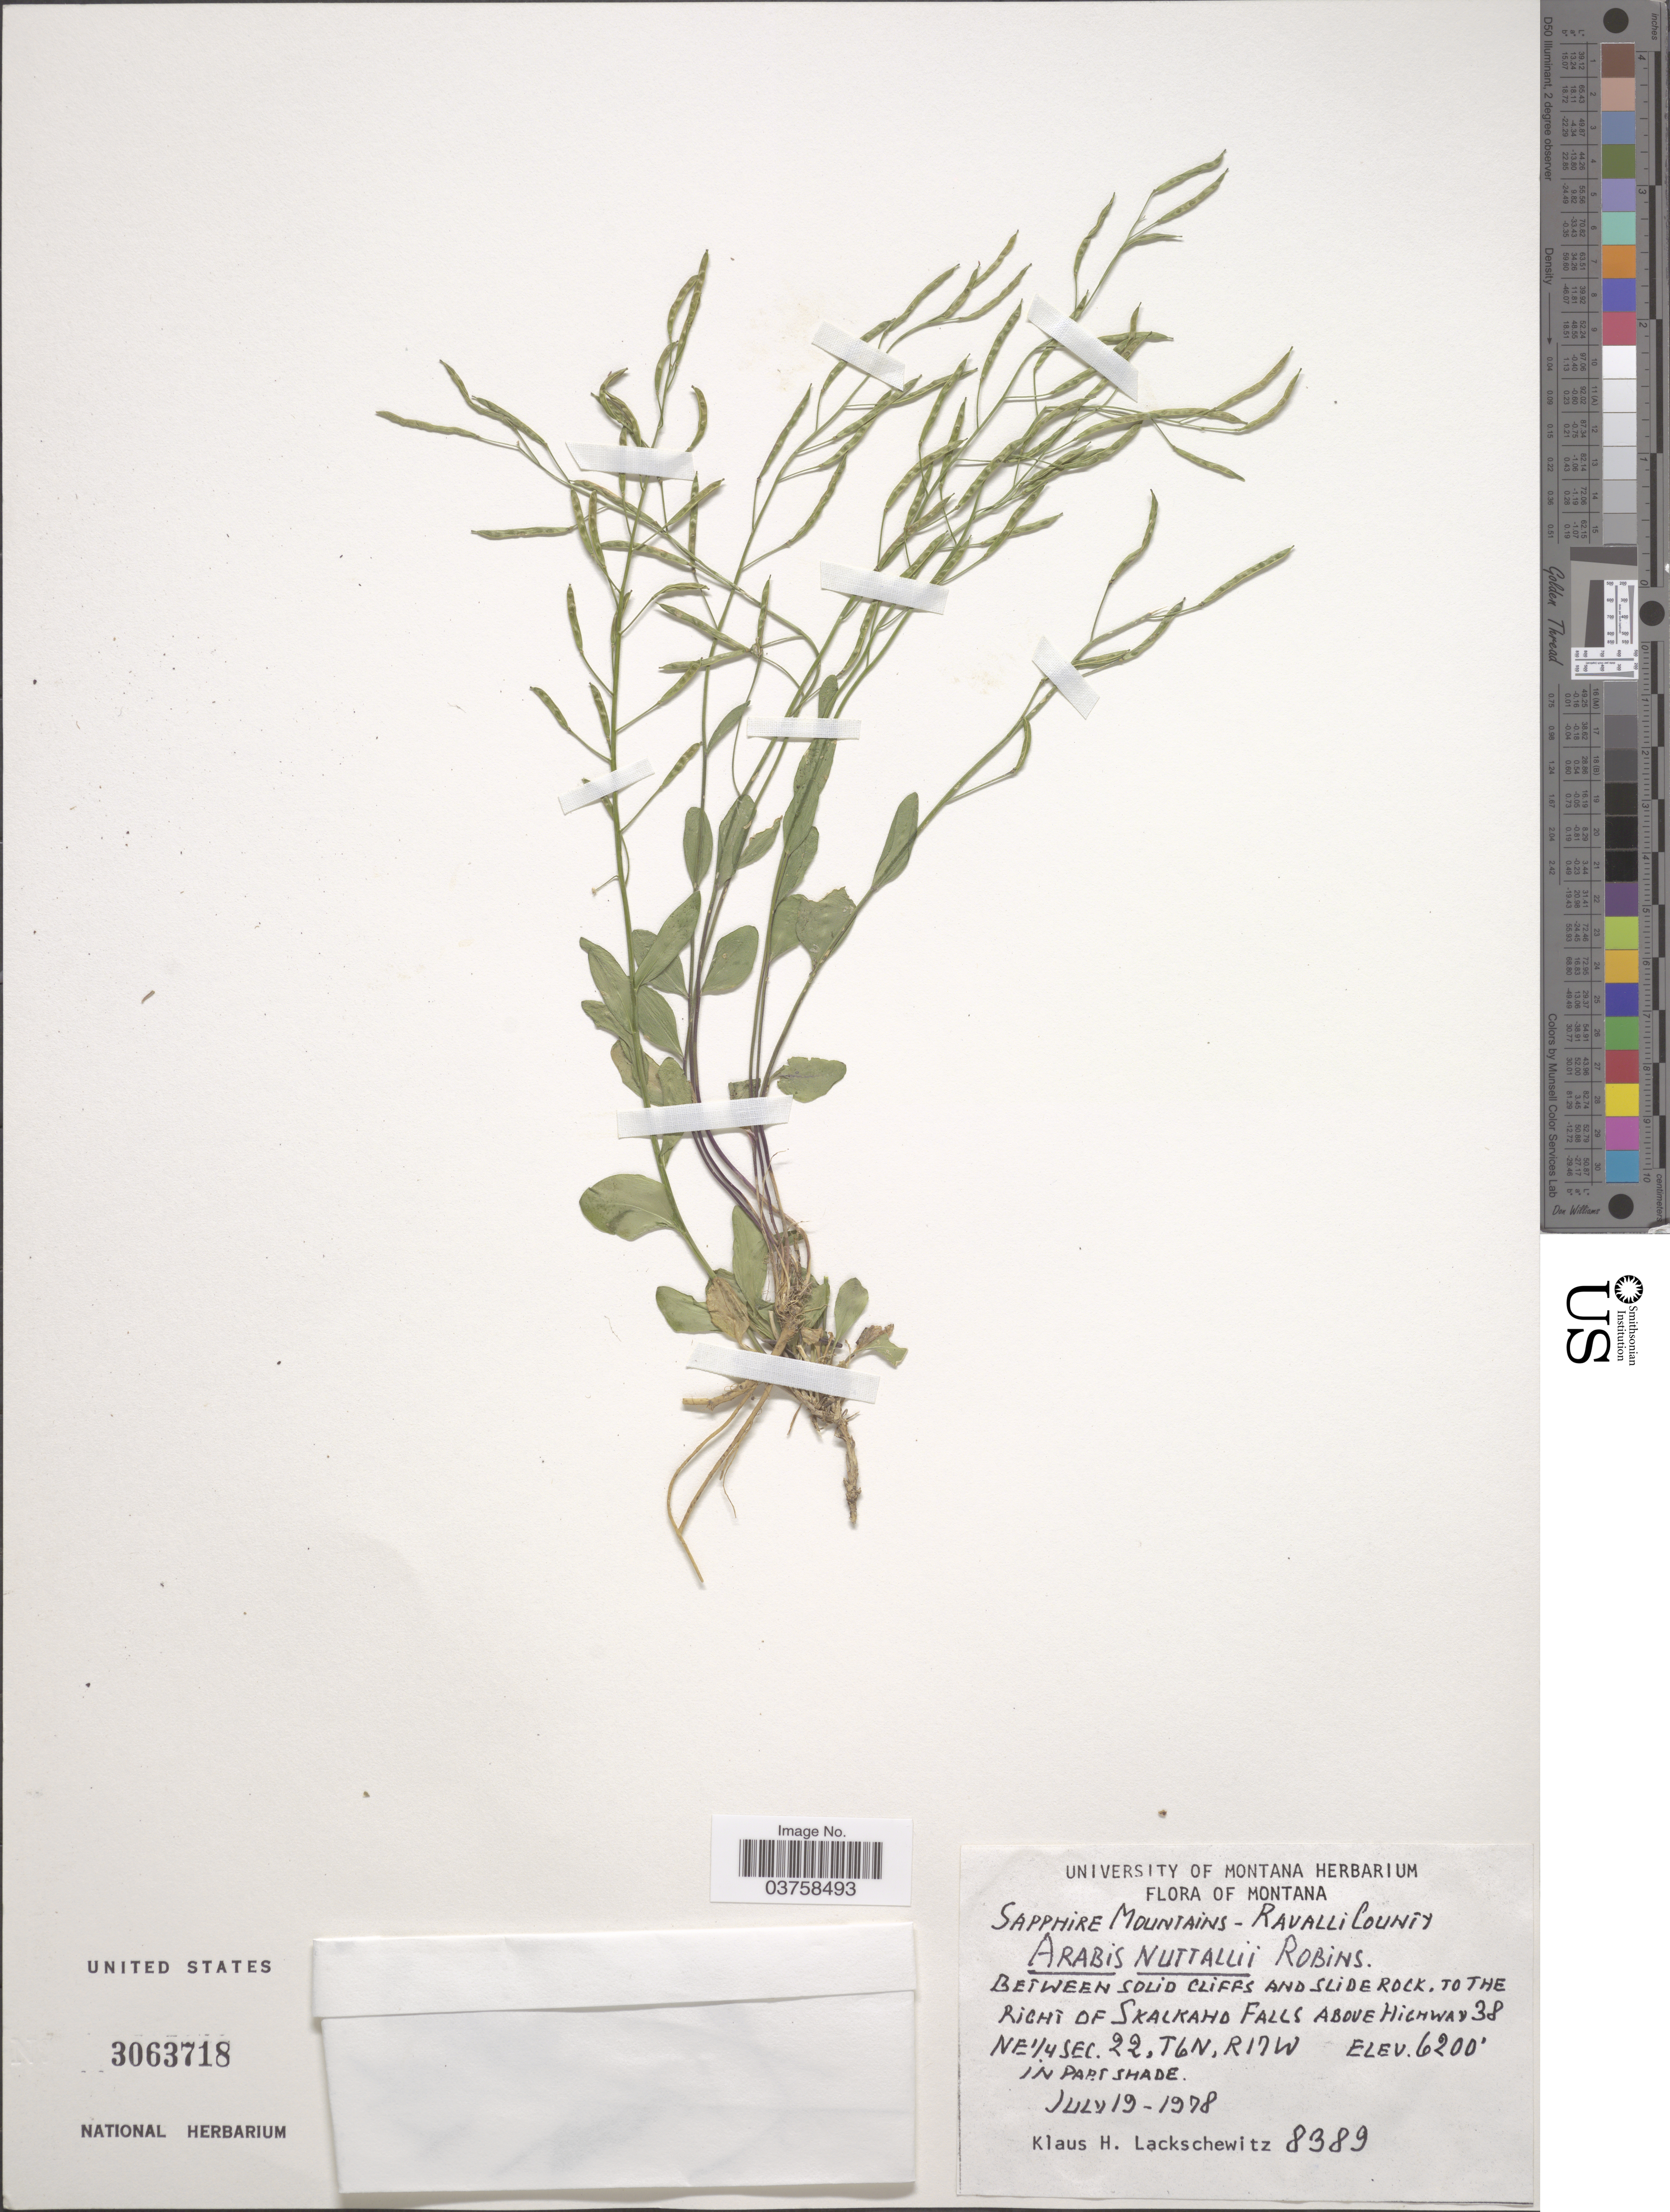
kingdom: Plantae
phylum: Tracheophyta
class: Magnoliopsida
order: Brassicales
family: Brassicaceae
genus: Arabis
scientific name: Arabis nuttallii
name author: B.L. Rob.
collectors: K. Lackschewitz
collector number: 8389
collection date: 1978-07-19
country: United States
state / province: Montana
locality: Between Solid Cliffs and Slide Rock. To the Right of Skalkaho Falls above Highway 38 NE¼ Sec.22, T6N, R17W.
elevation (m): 1890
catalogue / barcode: US 3063718